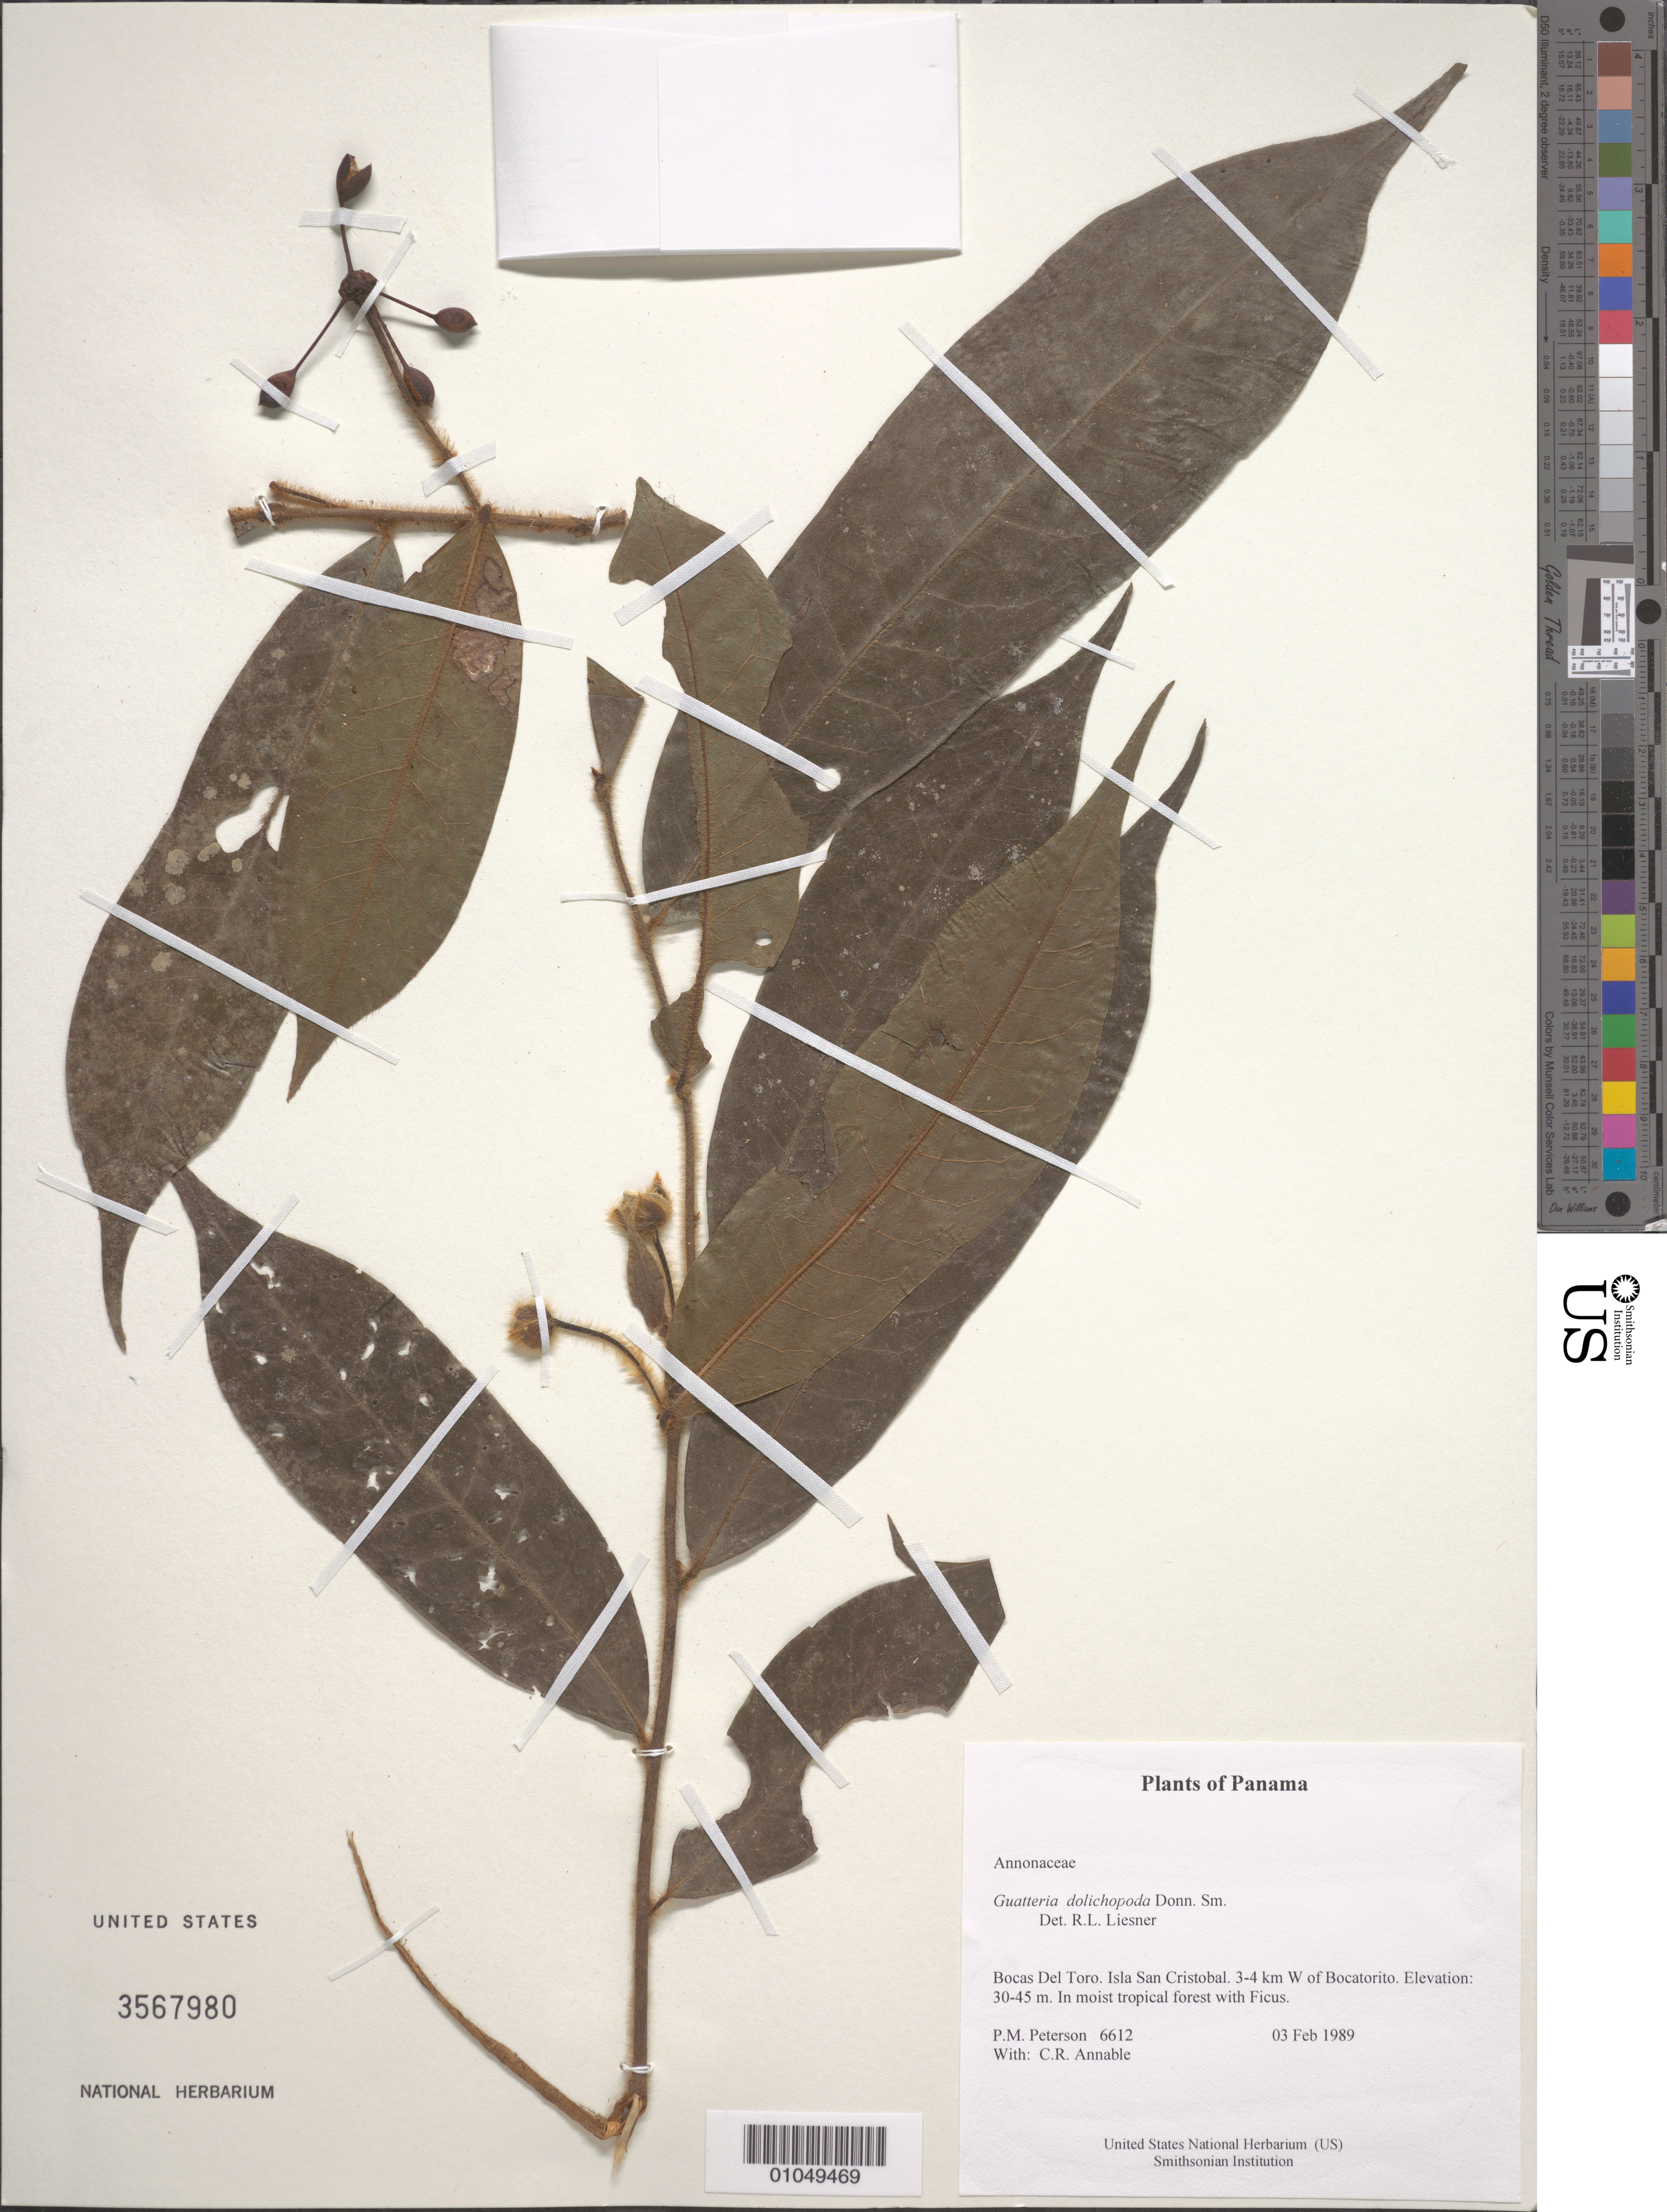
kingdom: Plantae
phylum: Tracheophyta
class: Magnoliopsida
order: Magnoliales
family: Annonaceae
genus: Guatteria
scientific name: Guatteria dolichopoda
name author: Donn. Sm.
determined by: Liesner, R. L.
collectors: P. M. Peterson & C. R. Annable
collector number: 06612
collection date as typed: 03 Feb 1989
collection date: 1989-02-03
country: Panama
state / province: Bocas del Toro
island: San Cristobal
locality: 3-4 km W of Bocatorito.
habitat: In moist tropical forest with Ficus.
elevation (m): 30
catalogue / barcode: US 3567980